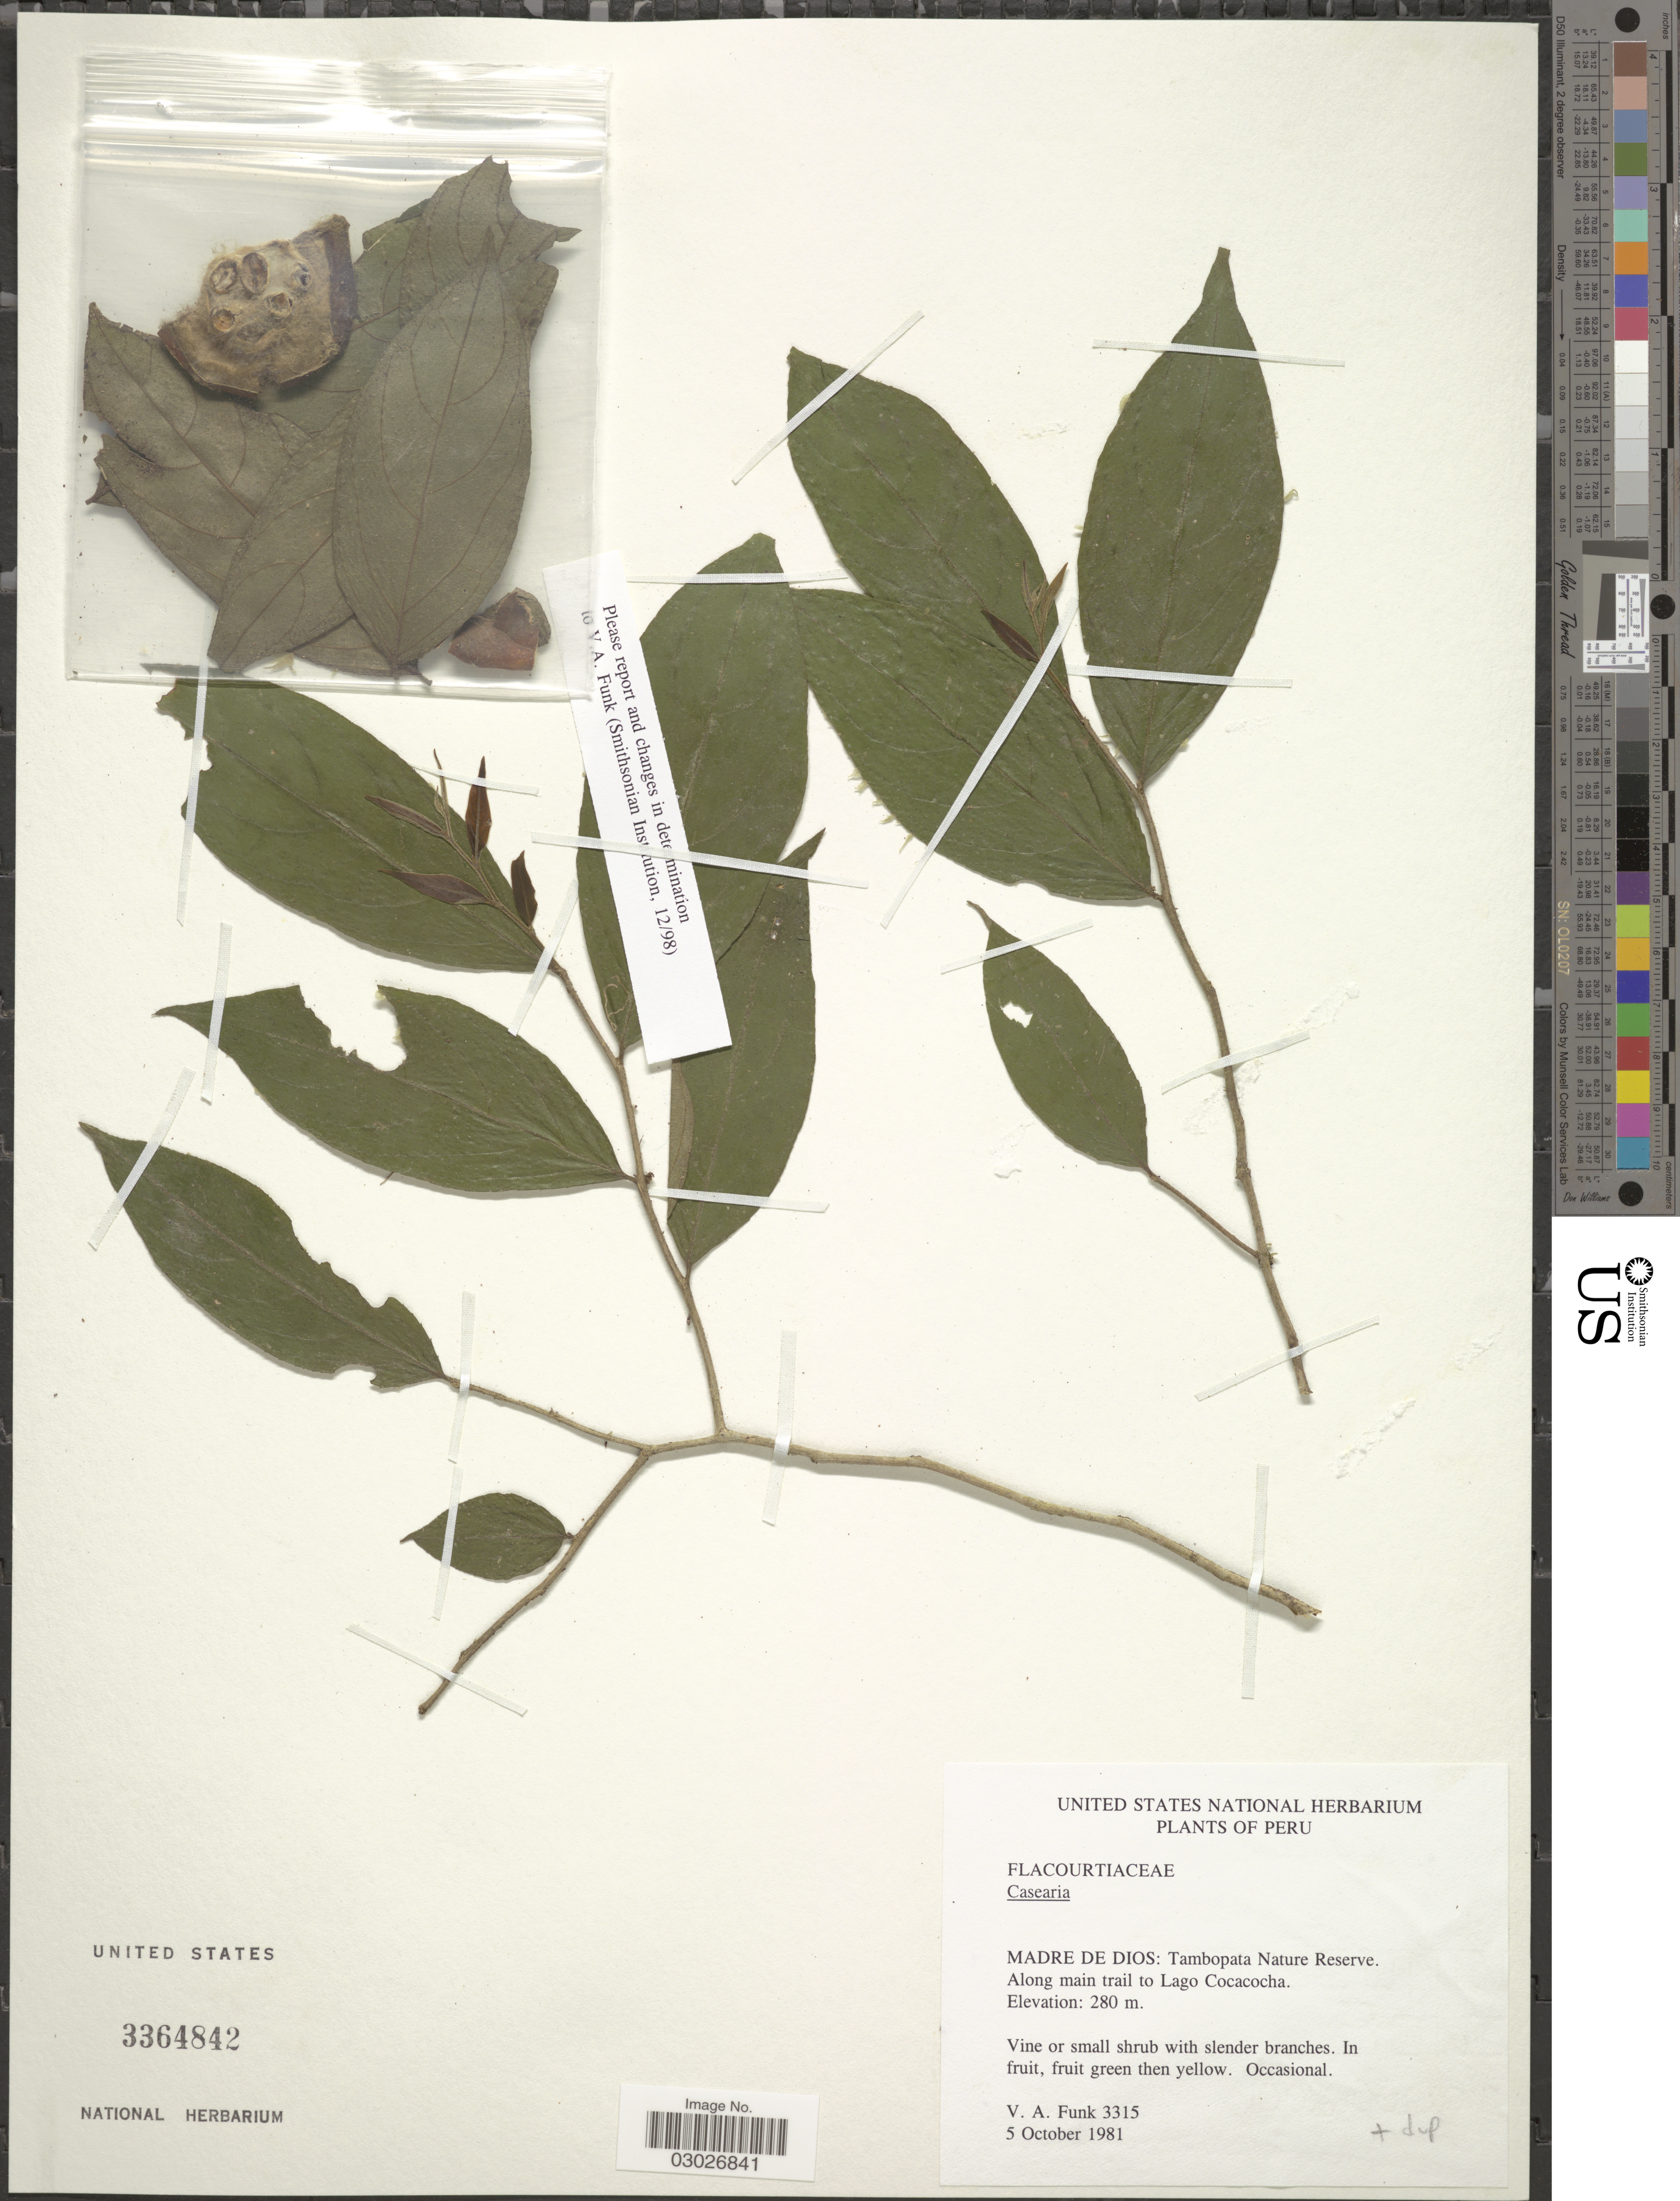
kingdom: Plantae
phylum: Tracheophyta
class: Magnoliopsida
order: Malpighiales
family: Salicaceae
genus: Casearia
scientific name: Casearia sp.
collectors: V. Funk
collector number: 3315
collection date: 1981-10-05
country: Peru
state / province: Madre de Dios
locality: Tambopata Nature Reserve. Along main trail to Lago Cocacocha.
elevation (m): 280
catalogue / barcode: US 3364842